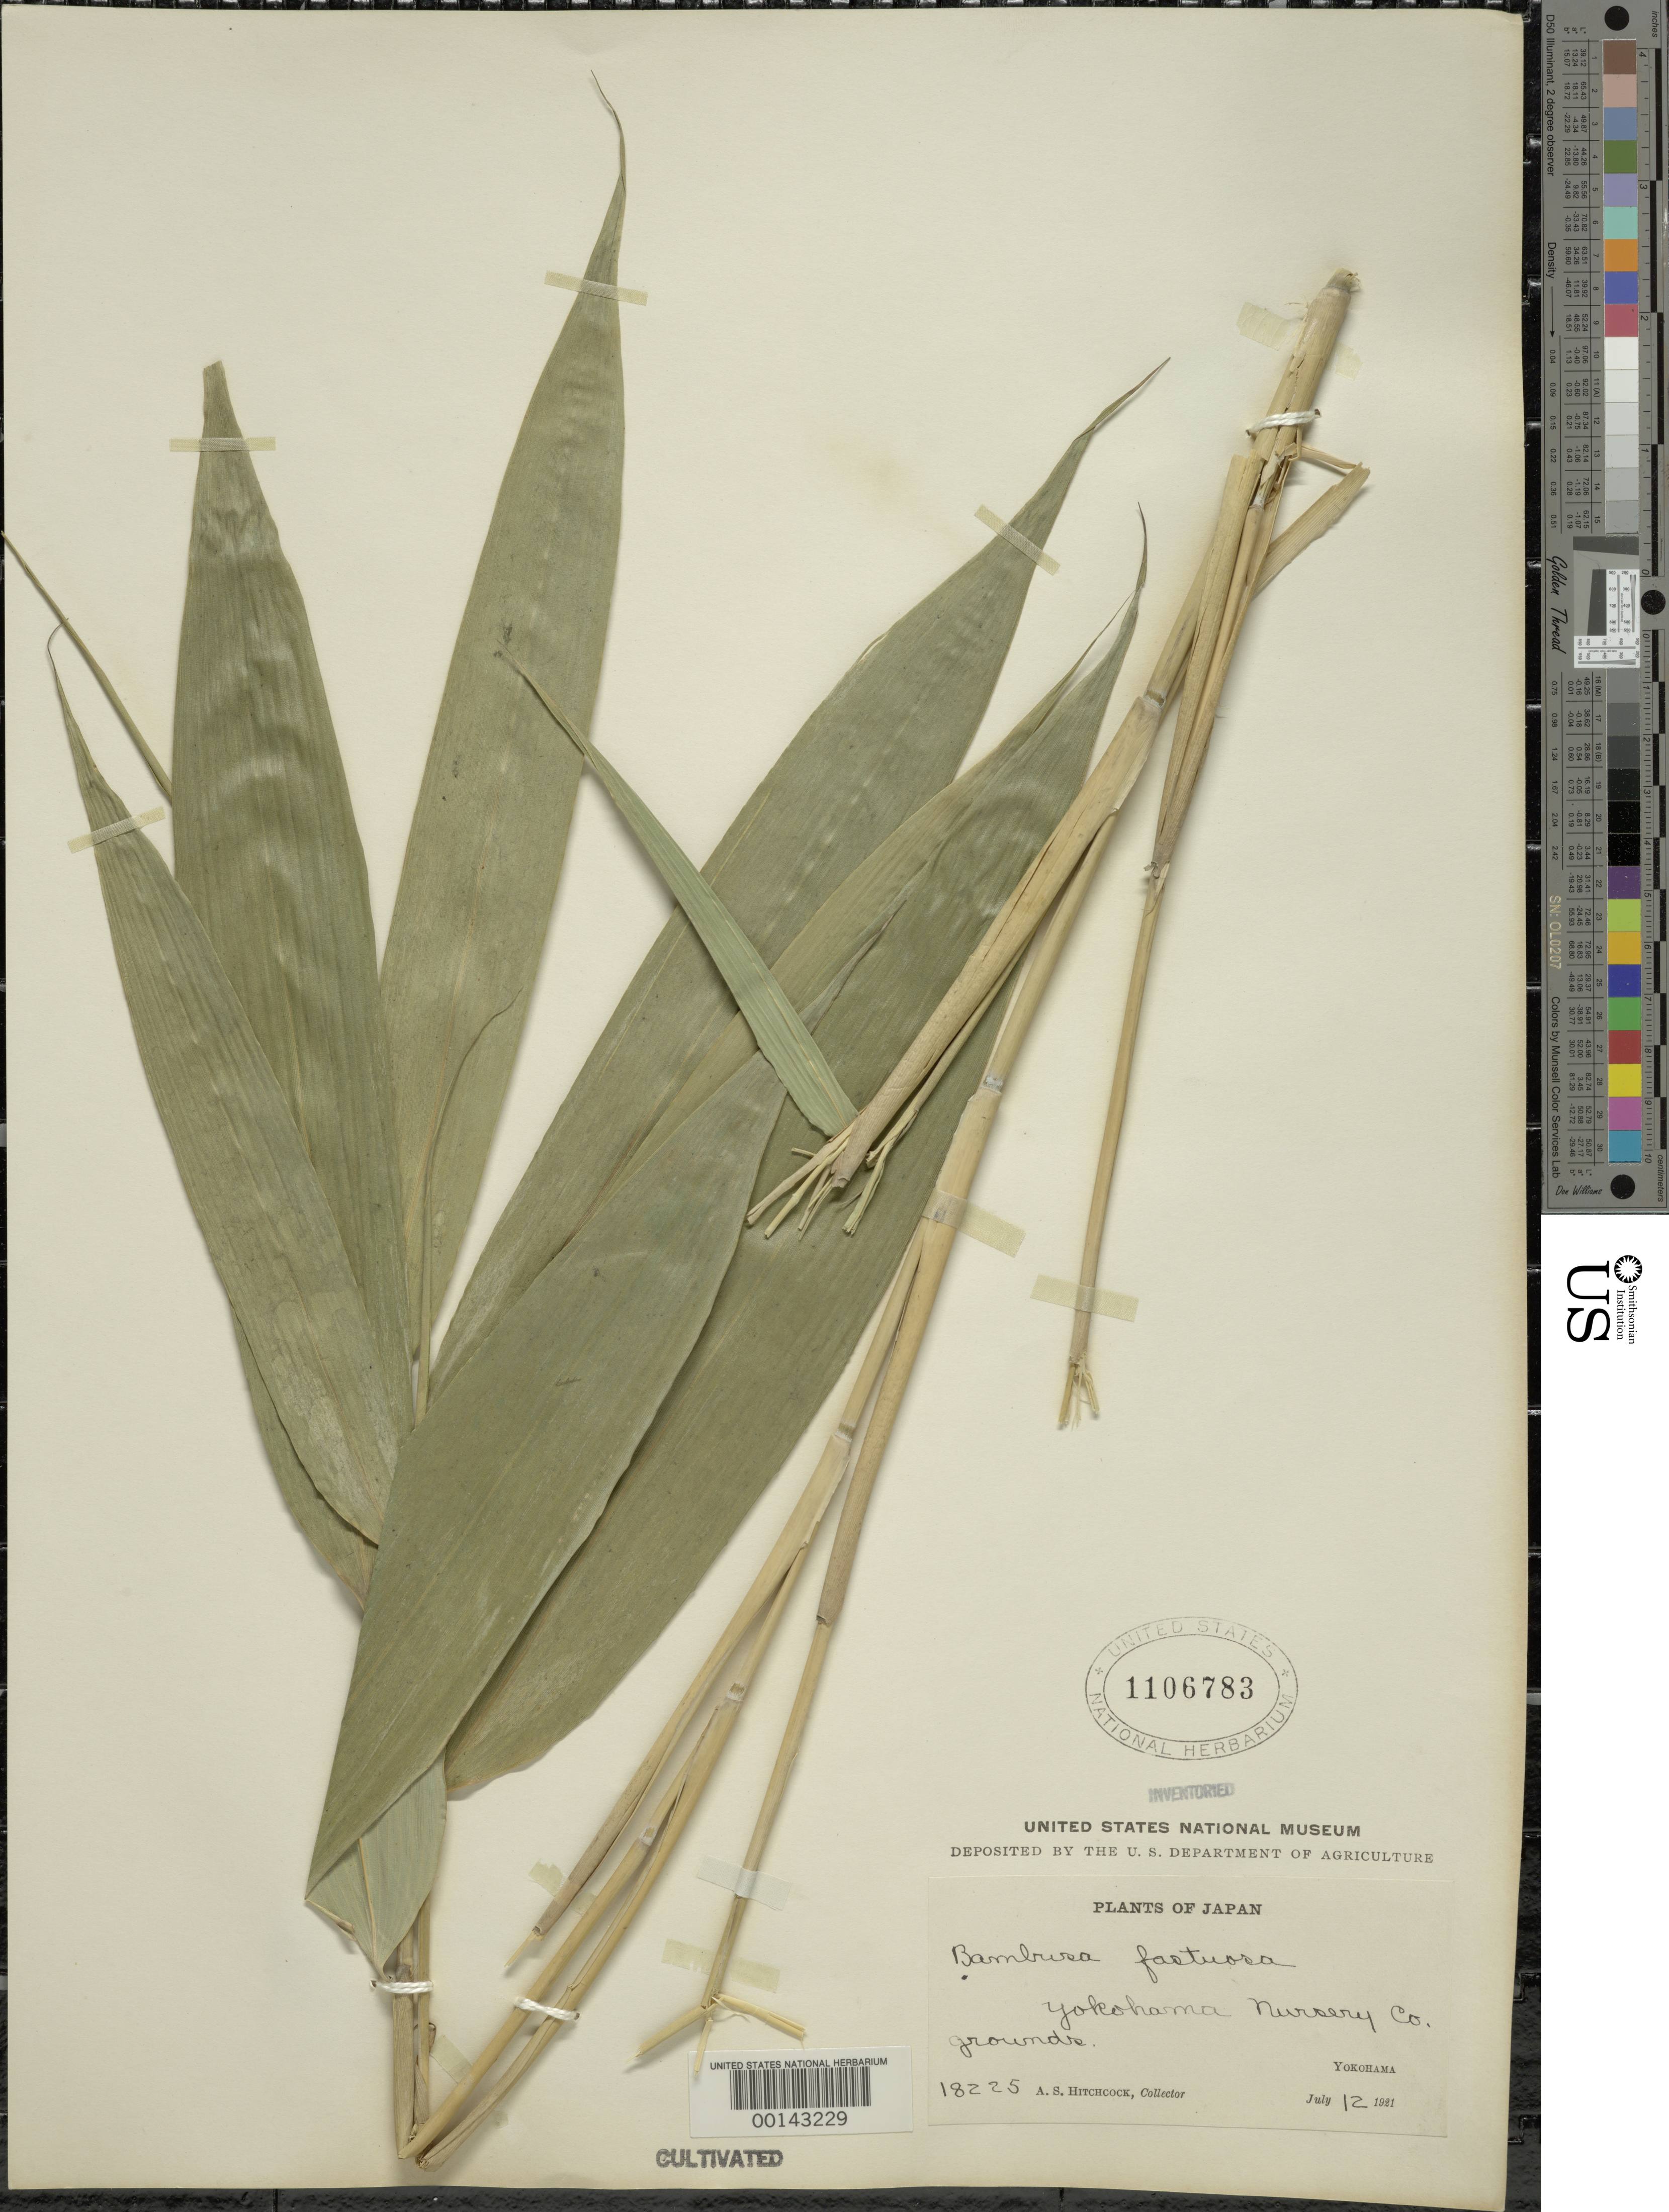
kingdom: Plantae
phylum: Tracheophyta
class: Liliopsida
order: Poales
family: Poaceae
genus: Sasa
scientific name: Sasa sp.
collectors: A. S. Hitchcock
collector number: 18225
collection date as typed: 12 Jul 1921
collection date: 1921-07-12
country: Japan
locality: Yokohama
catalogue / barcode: US 1106783